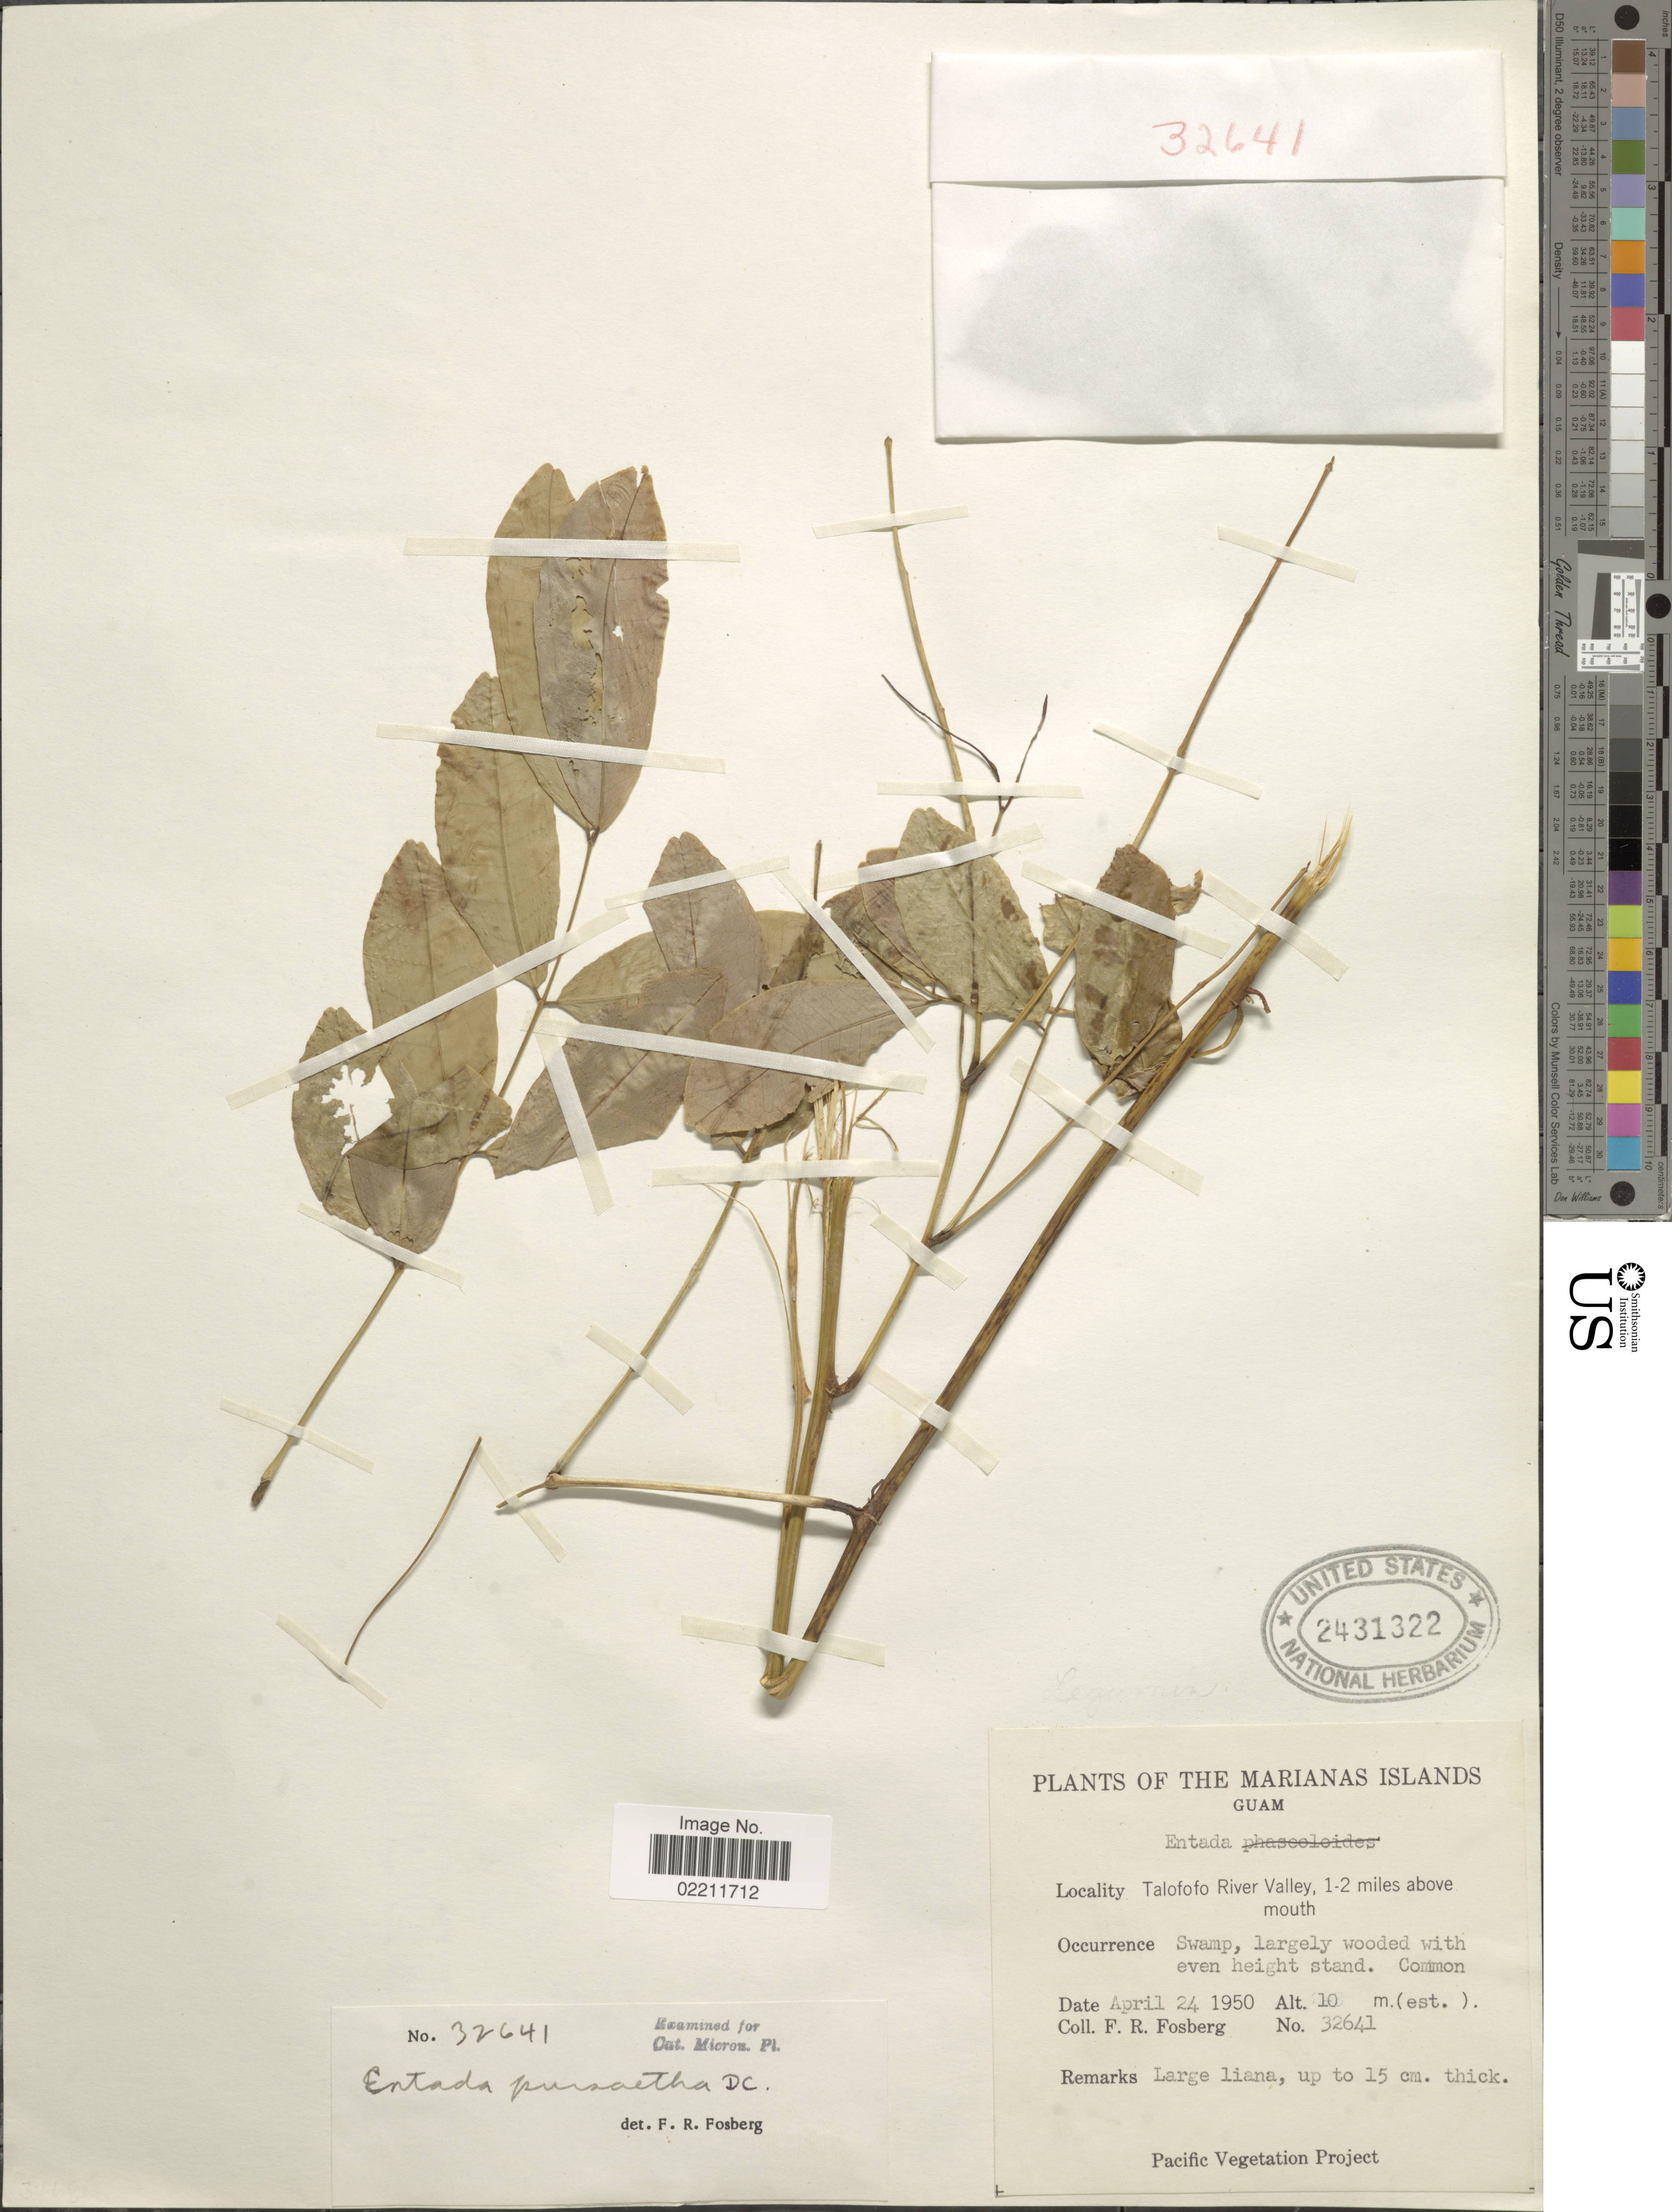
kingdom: Plantae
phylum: Tracheophyta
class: Magnoliopsida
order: Fabales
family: Fabaceae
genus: Entada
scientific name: Entada pursaetha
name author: DC.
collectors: F. R. Fosberg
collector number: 32641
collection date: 1950-04-24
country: Guam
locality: Marianne Islands, Guam.Talofofo River Valley 1-2 miles above mouth.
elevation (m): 10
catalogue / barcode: US 2431322